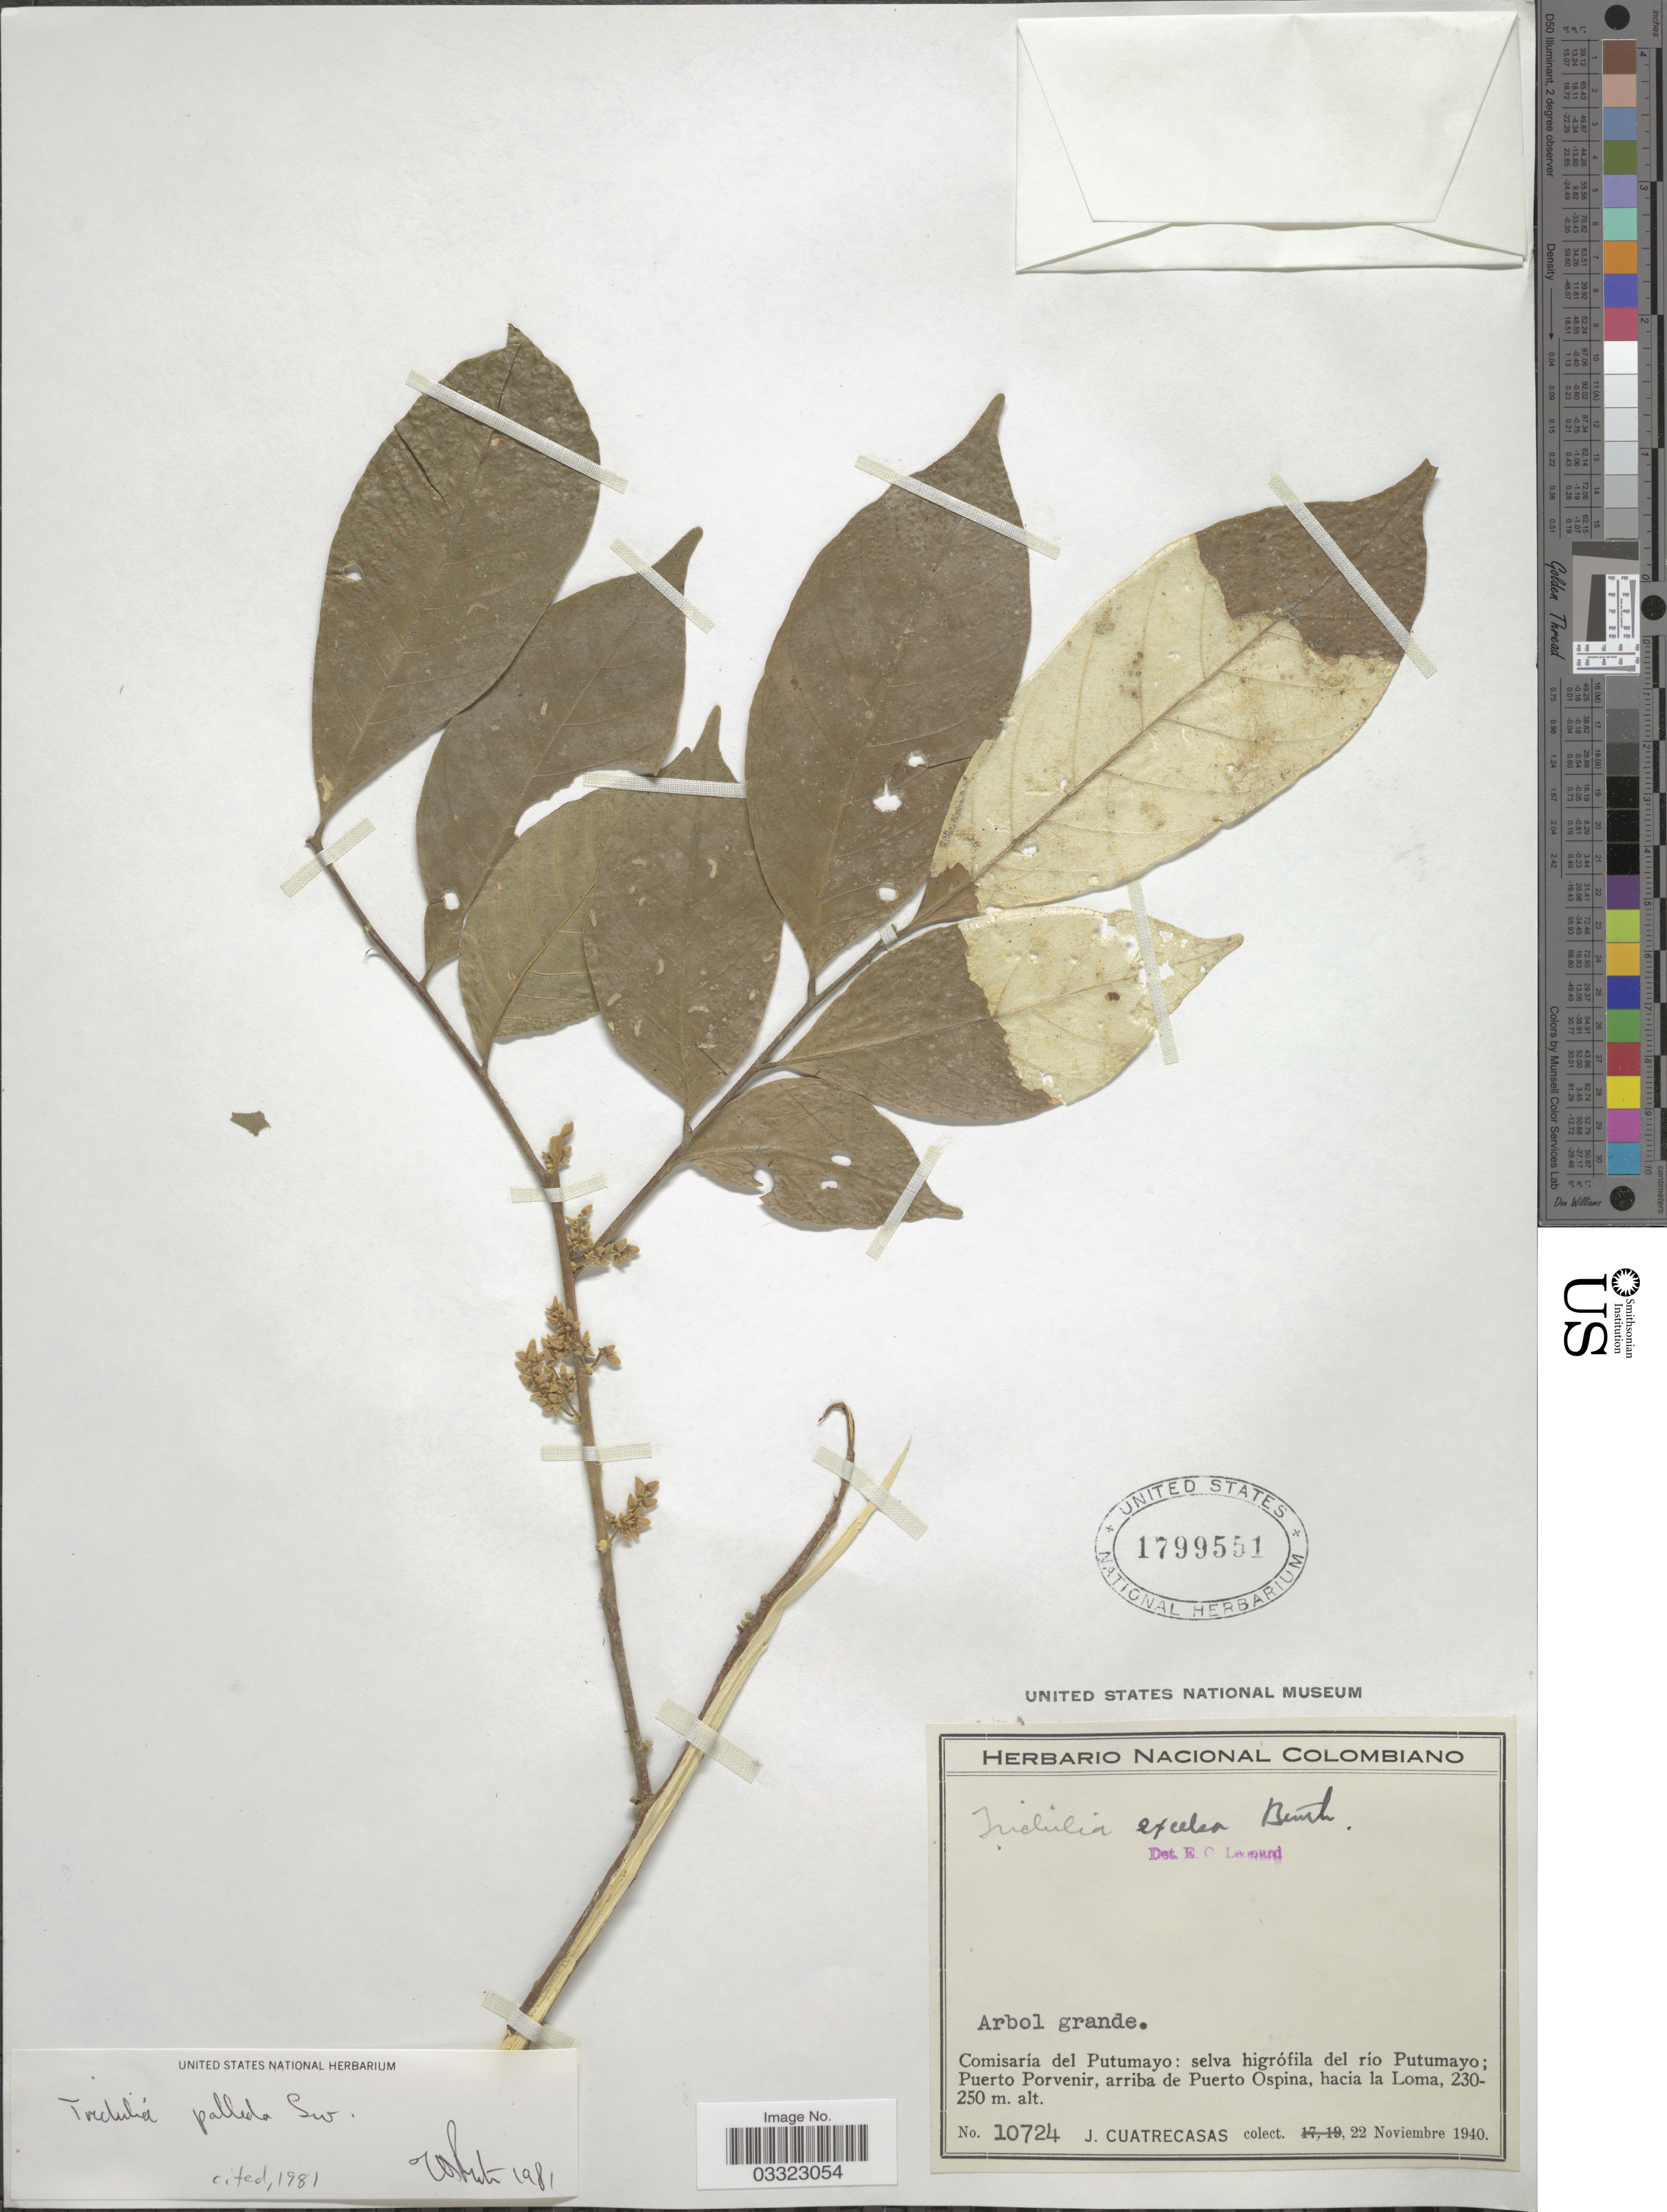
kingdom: Plantae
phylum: Tracheophyta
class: Magnoliopsida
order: Sapindales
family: Meliaceae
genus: Trichilia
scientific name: Trichilia pallida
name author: Sw.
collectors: J. Cuatrecasas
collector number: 10724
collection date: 1940-11-22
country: Colombia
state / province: Putumayo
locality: Comisaría del Putumayo: selva higrófila del río Putumayo; Puerto Porvenir, arriba de Puerto Ospina, hacia la Loma.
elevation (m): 230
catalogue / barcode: US 1799551